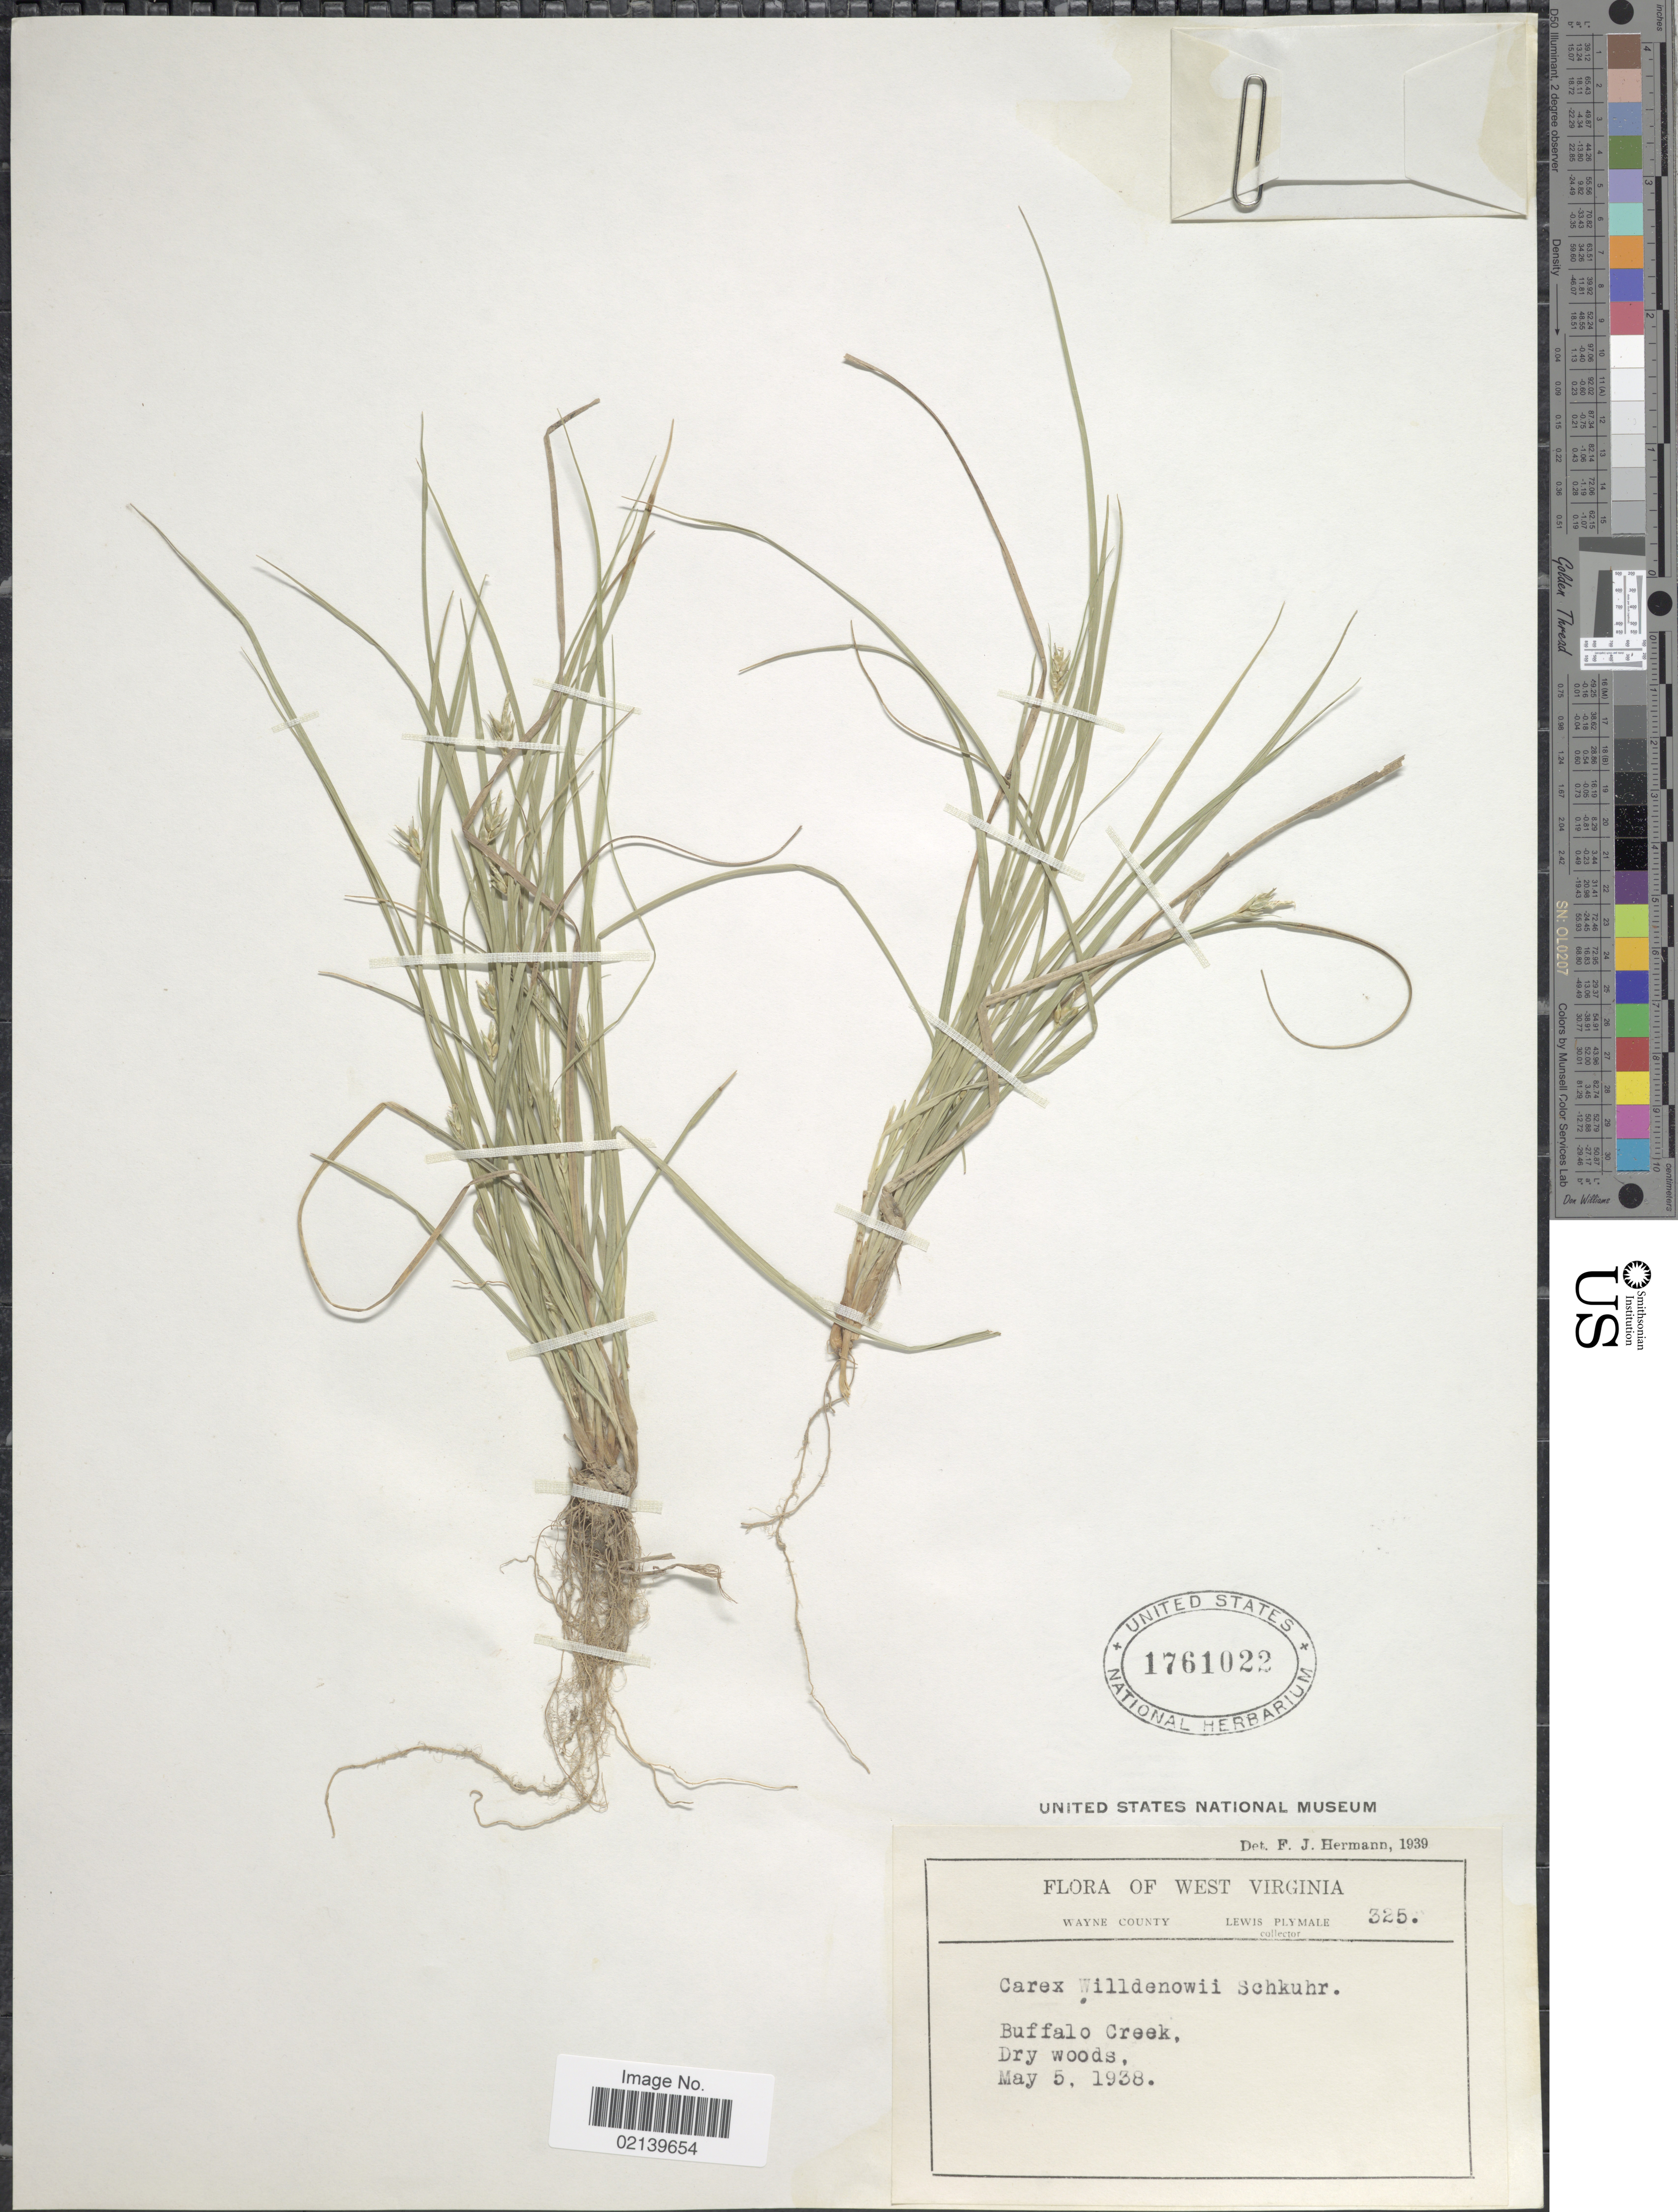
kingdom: Plantae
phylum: Tracheophyta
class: Liliopsida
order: Poales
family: Cyperaceae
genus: Carex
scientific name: Carex willdenowii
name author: Willd.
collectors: L. Plymale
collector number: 325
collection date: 1938-05-05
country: United States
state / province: West Virginia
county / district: Wayne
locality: Buffalo Creek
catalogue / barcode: US 1761022